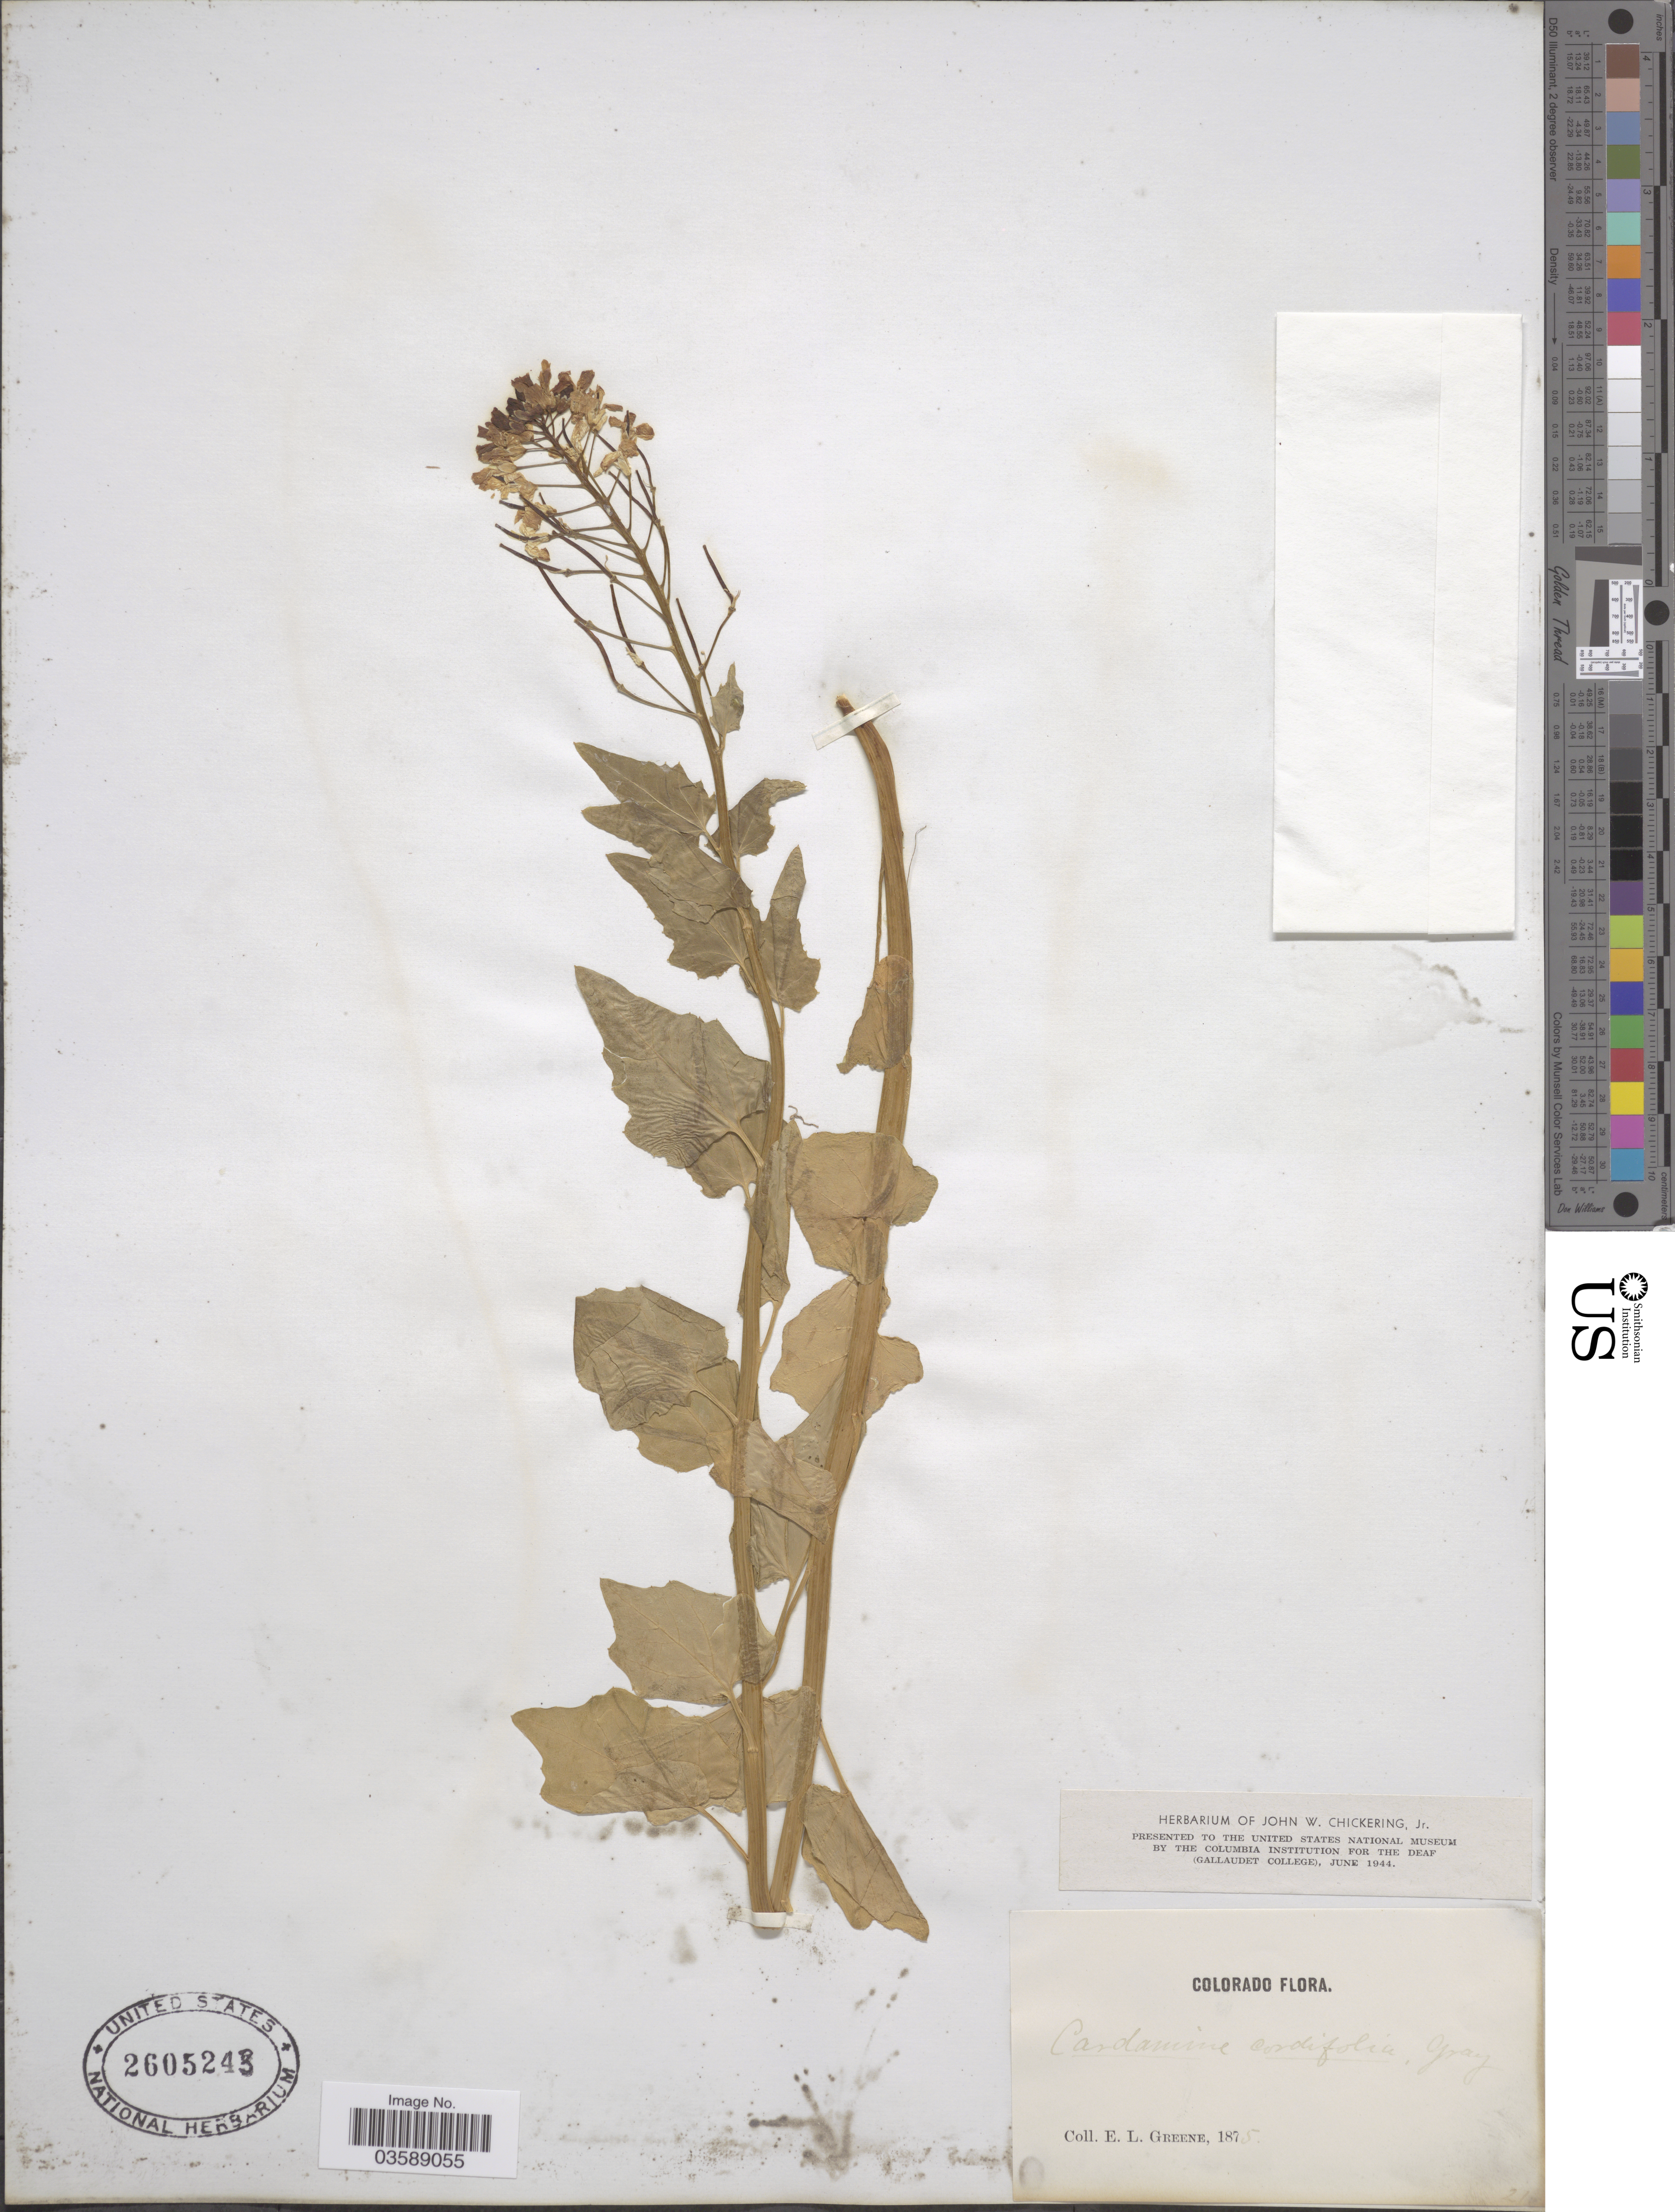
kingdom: Plantae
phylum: Tracheophyta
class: Magnoliopsida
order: Brassicales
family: Brassicaceae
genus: Cardamine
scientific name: Cardamine cordifolia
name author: A. Gray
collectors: E. L. Greene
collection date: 1875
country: United States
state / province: Colorado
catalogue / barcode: US 2605243